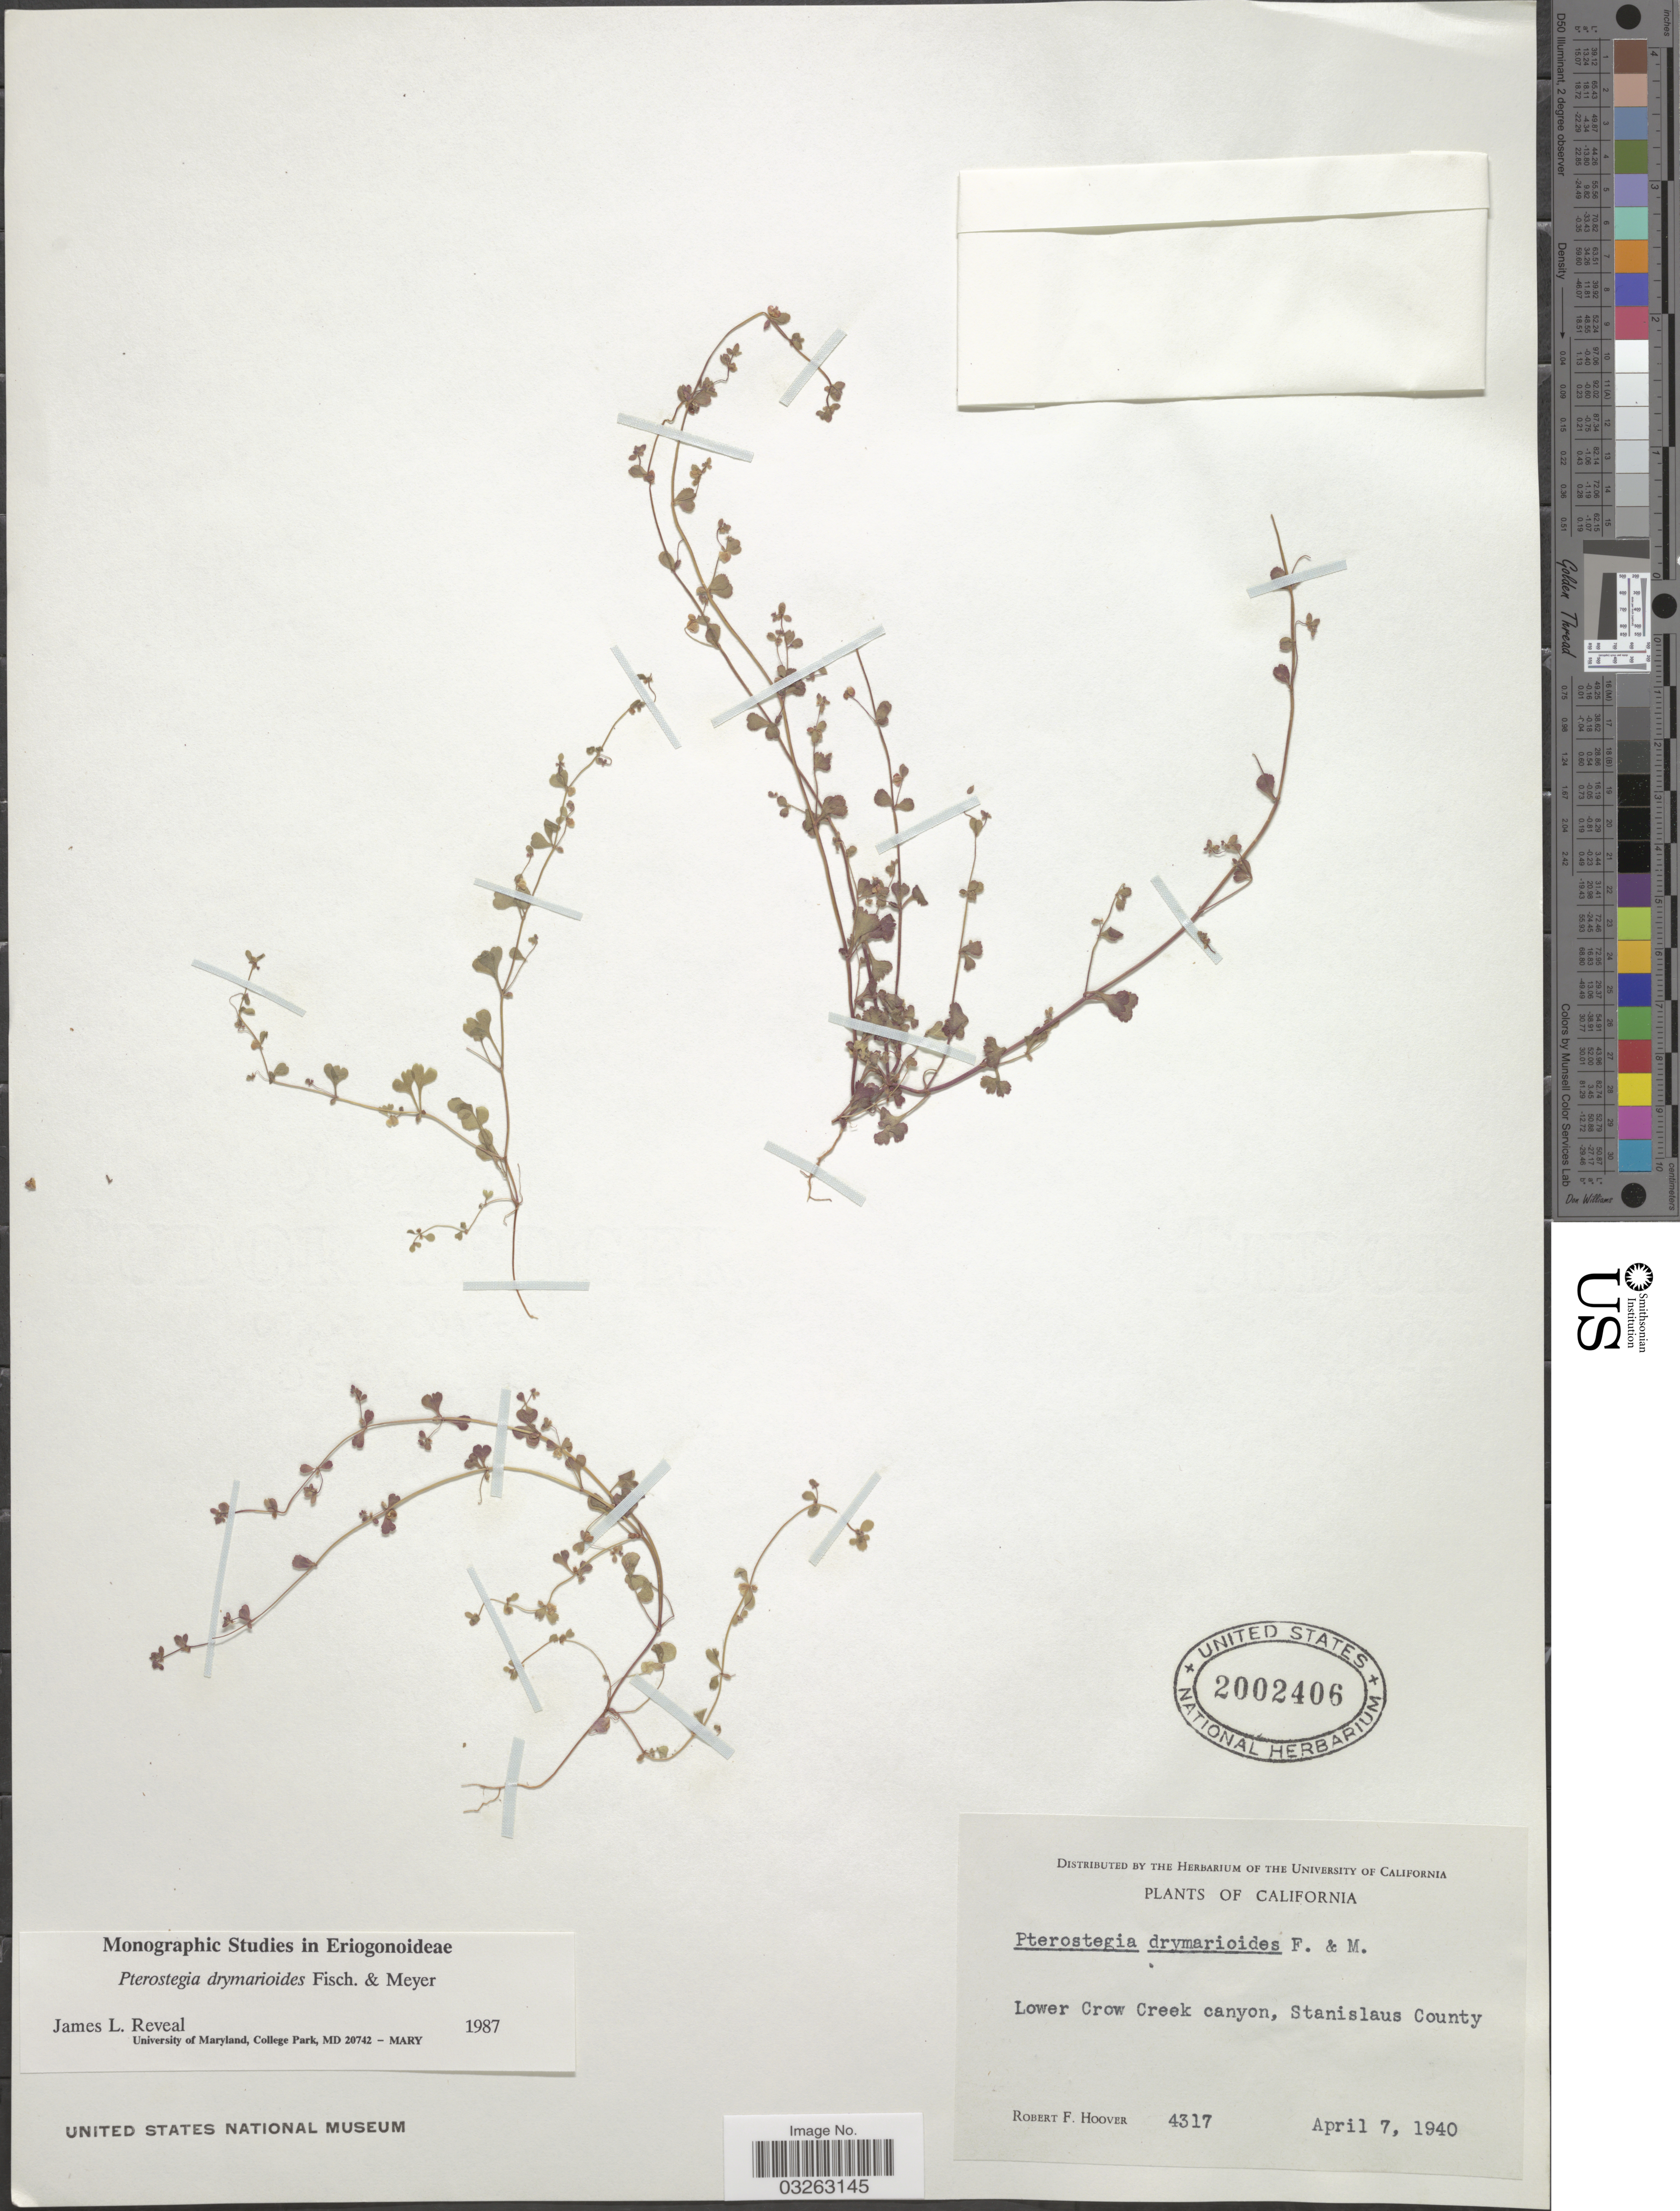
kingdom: Plantae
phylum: Tracheophyta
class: Magnoliopsida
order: Caryophyllales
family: Polygonaceae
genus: Pterostegia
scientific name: Pterostegia drymarioides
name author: Fisch. & C.A. Mey.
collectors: R. F. Hoover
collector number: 4317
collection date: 1940-04-07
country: United States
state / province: California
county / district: Stanislaus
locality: Lower Crow Creek canyon, Stanislaus County.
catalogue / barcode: US 2002406